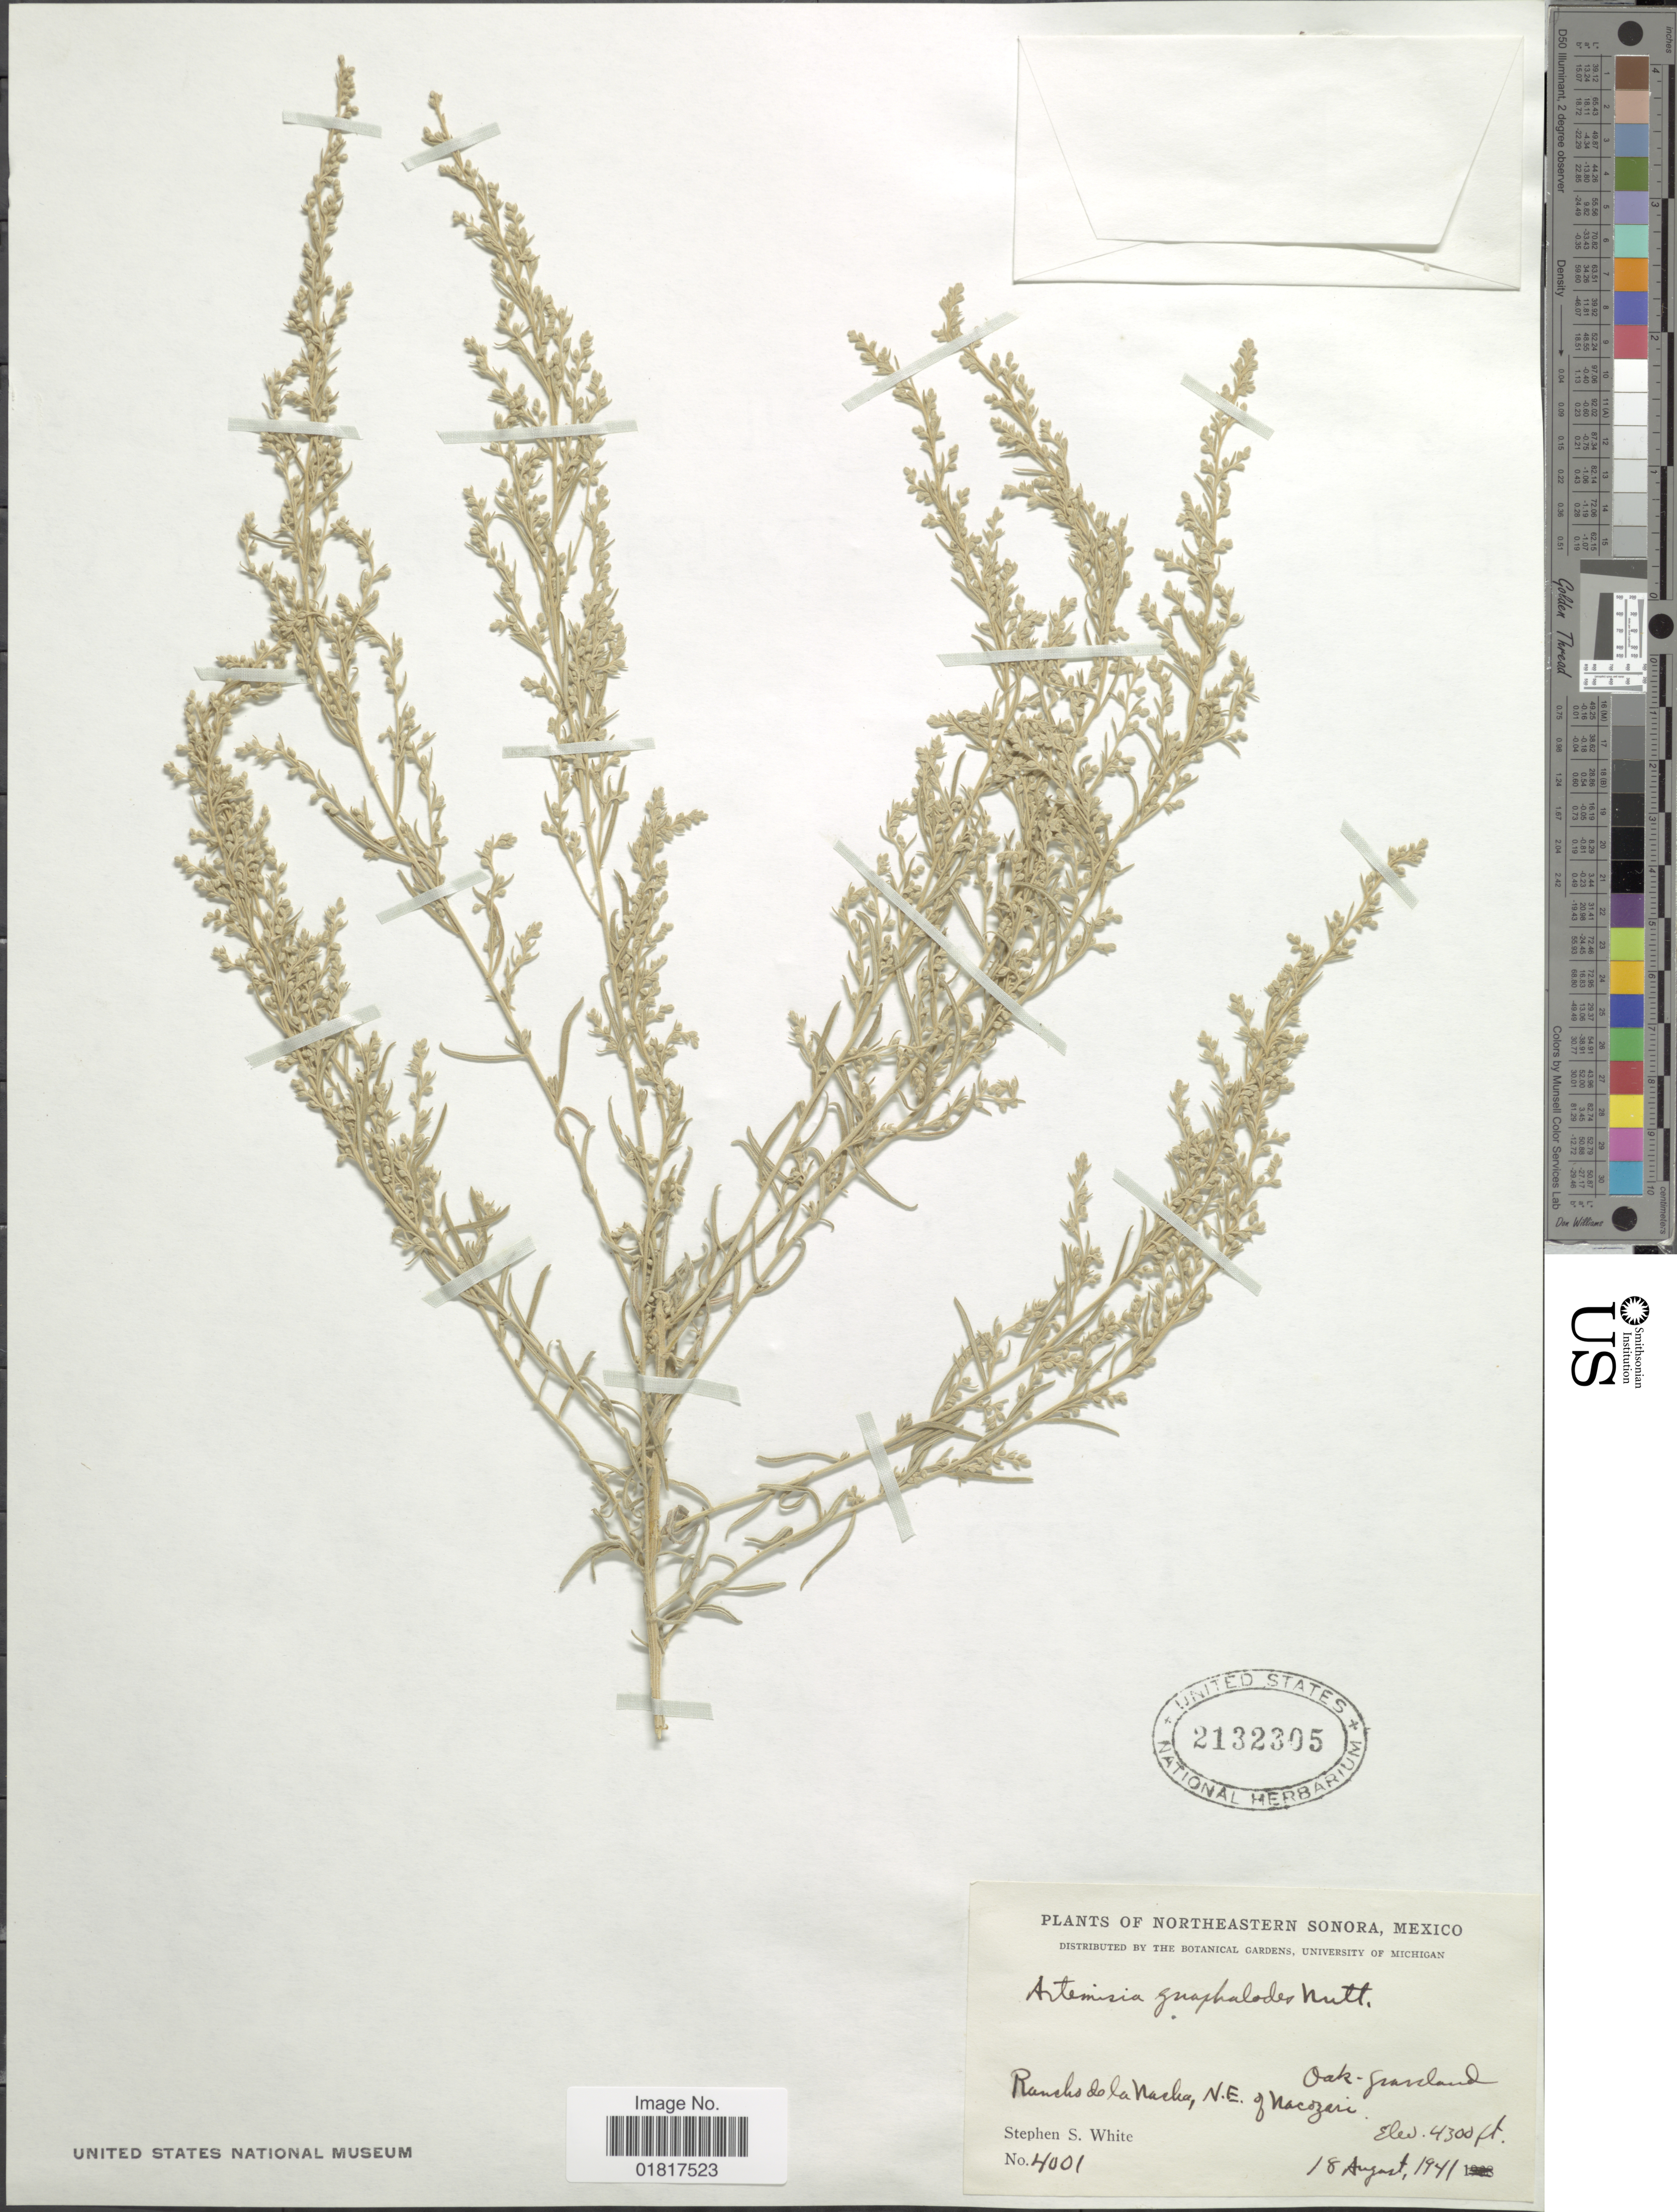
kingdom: Plantae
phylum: Tracheophyta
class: Magnoliopsida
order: Asterales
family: Asteraceae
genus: Artemisia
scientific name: Artemisia gnaphaloides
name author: Nutt.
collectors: S. S. White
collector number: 4001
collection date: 1941-08-18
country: Mexico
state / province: Sonora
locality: Northeastern Sonora, Rancho de la Nacha, N.E. of Nacozari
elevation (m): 1311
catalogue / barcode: US 2132305